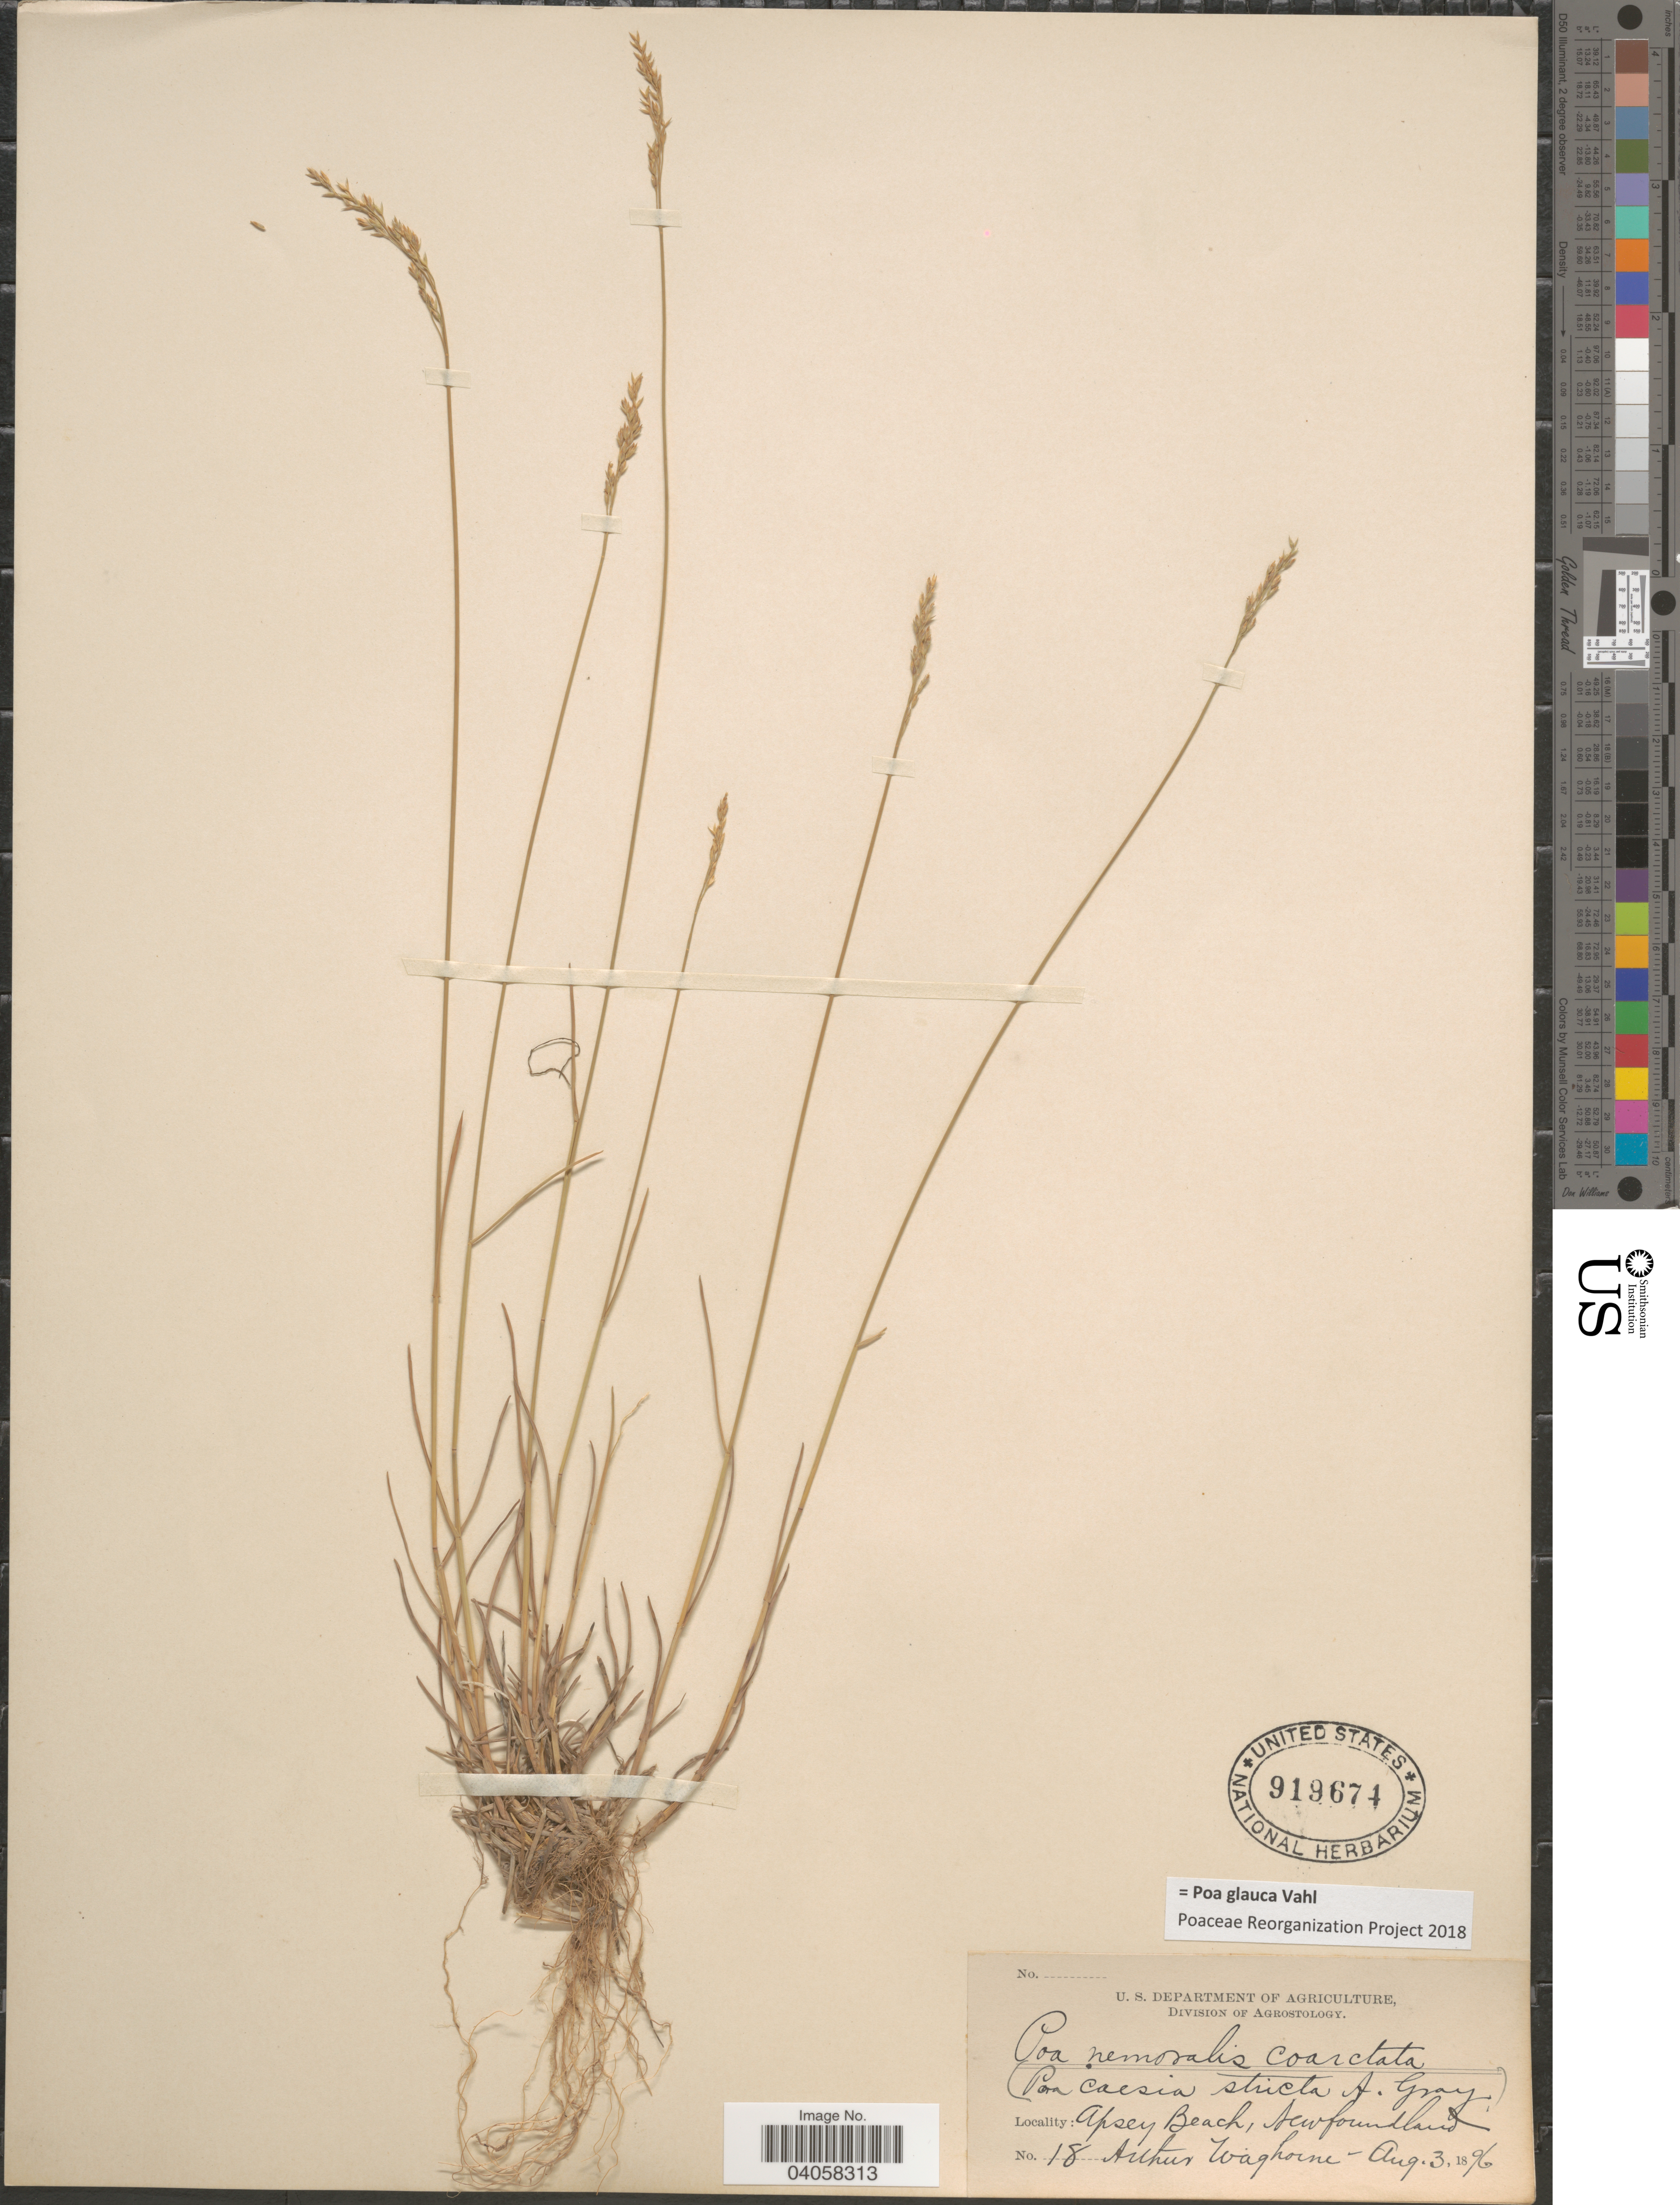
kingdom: Plantae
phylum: Tracheophyta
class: Liliopsida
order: Poales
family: Poaceae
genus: Poa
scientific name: Poa glauca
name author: Vahl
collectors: A. Waghorne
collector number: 18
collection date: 1896-08-03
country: Canada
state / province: Newfoundland and Labrador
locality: Apsey Beach.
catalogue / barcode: US 919674